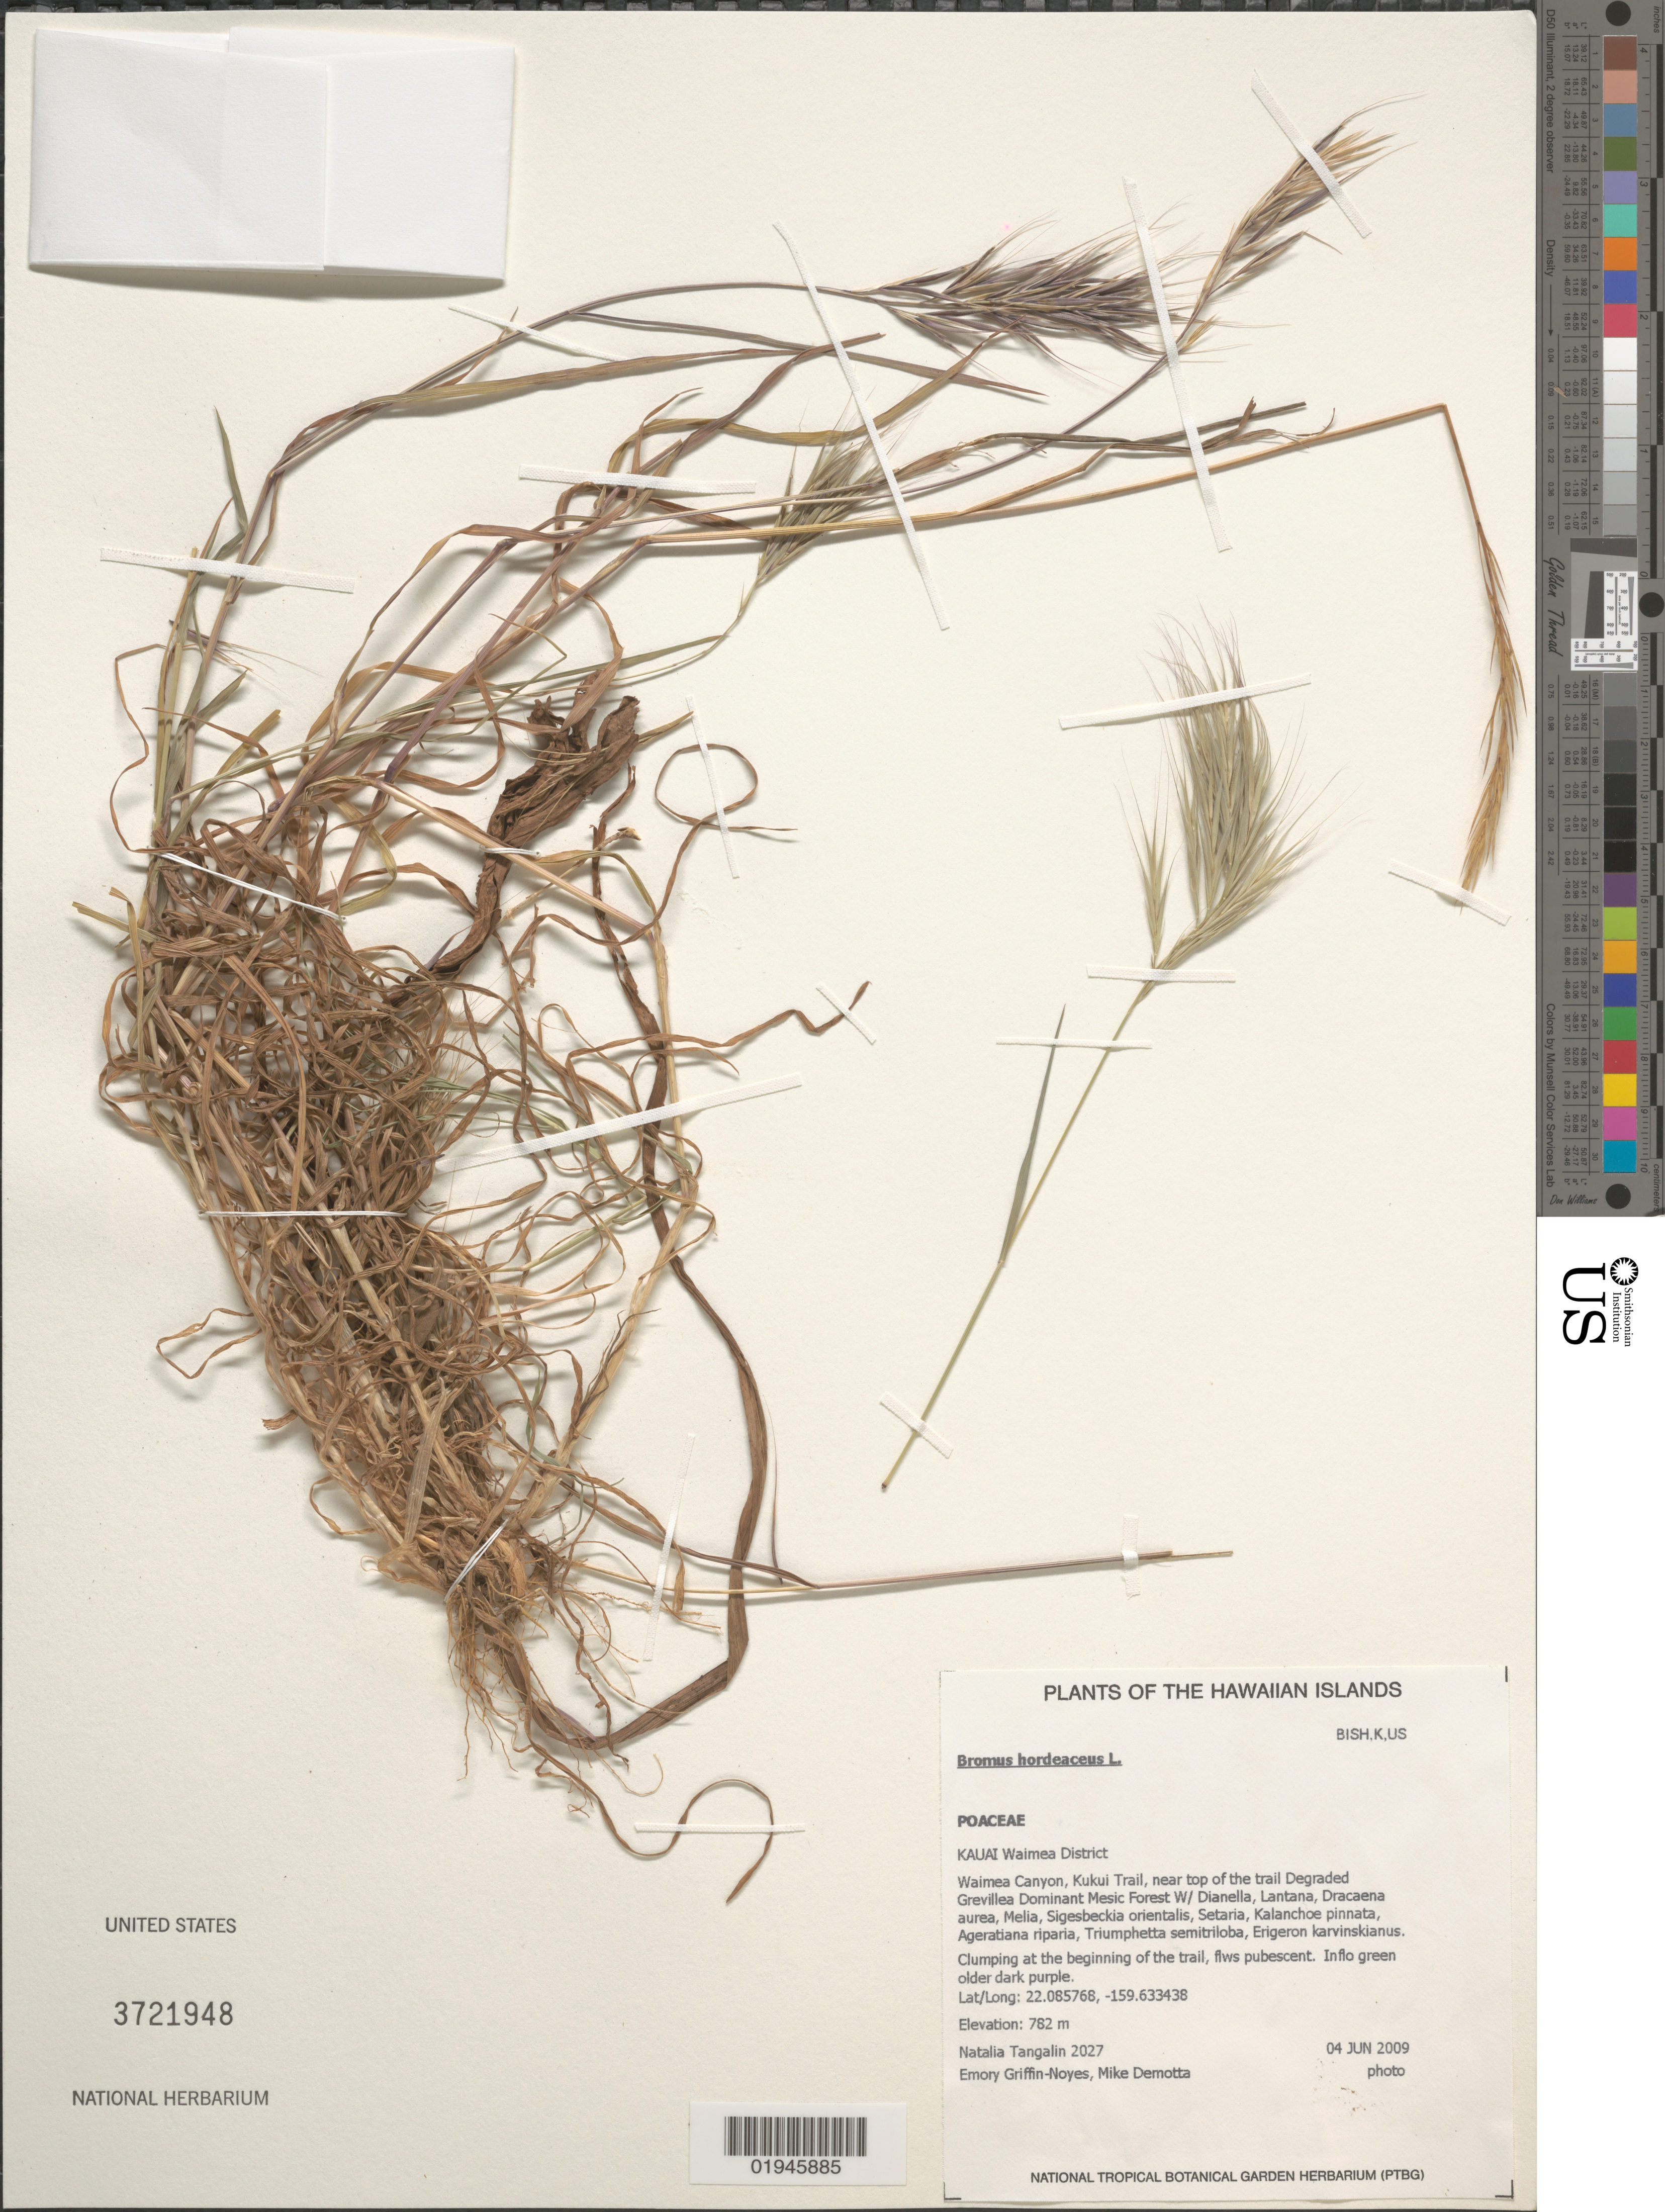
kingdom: Plantae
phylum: Tracheophyta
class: Liliopsida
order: Poales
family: Poaceae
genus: Bromus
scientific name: Bromus madritensis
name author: L.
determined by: Faccenda, K.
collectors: N. Tangalin, E. Griffin-Noyes & M. DeMotta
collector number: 2027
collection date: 2009-06-04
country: United States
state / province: Hawaii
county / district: Kauai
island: Kaua'i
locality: Waimea District, Waimea Canyon, Kukui Trail, near top of the trail.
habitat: Degraded mesic forest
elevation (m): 782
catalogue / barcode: US 3721948